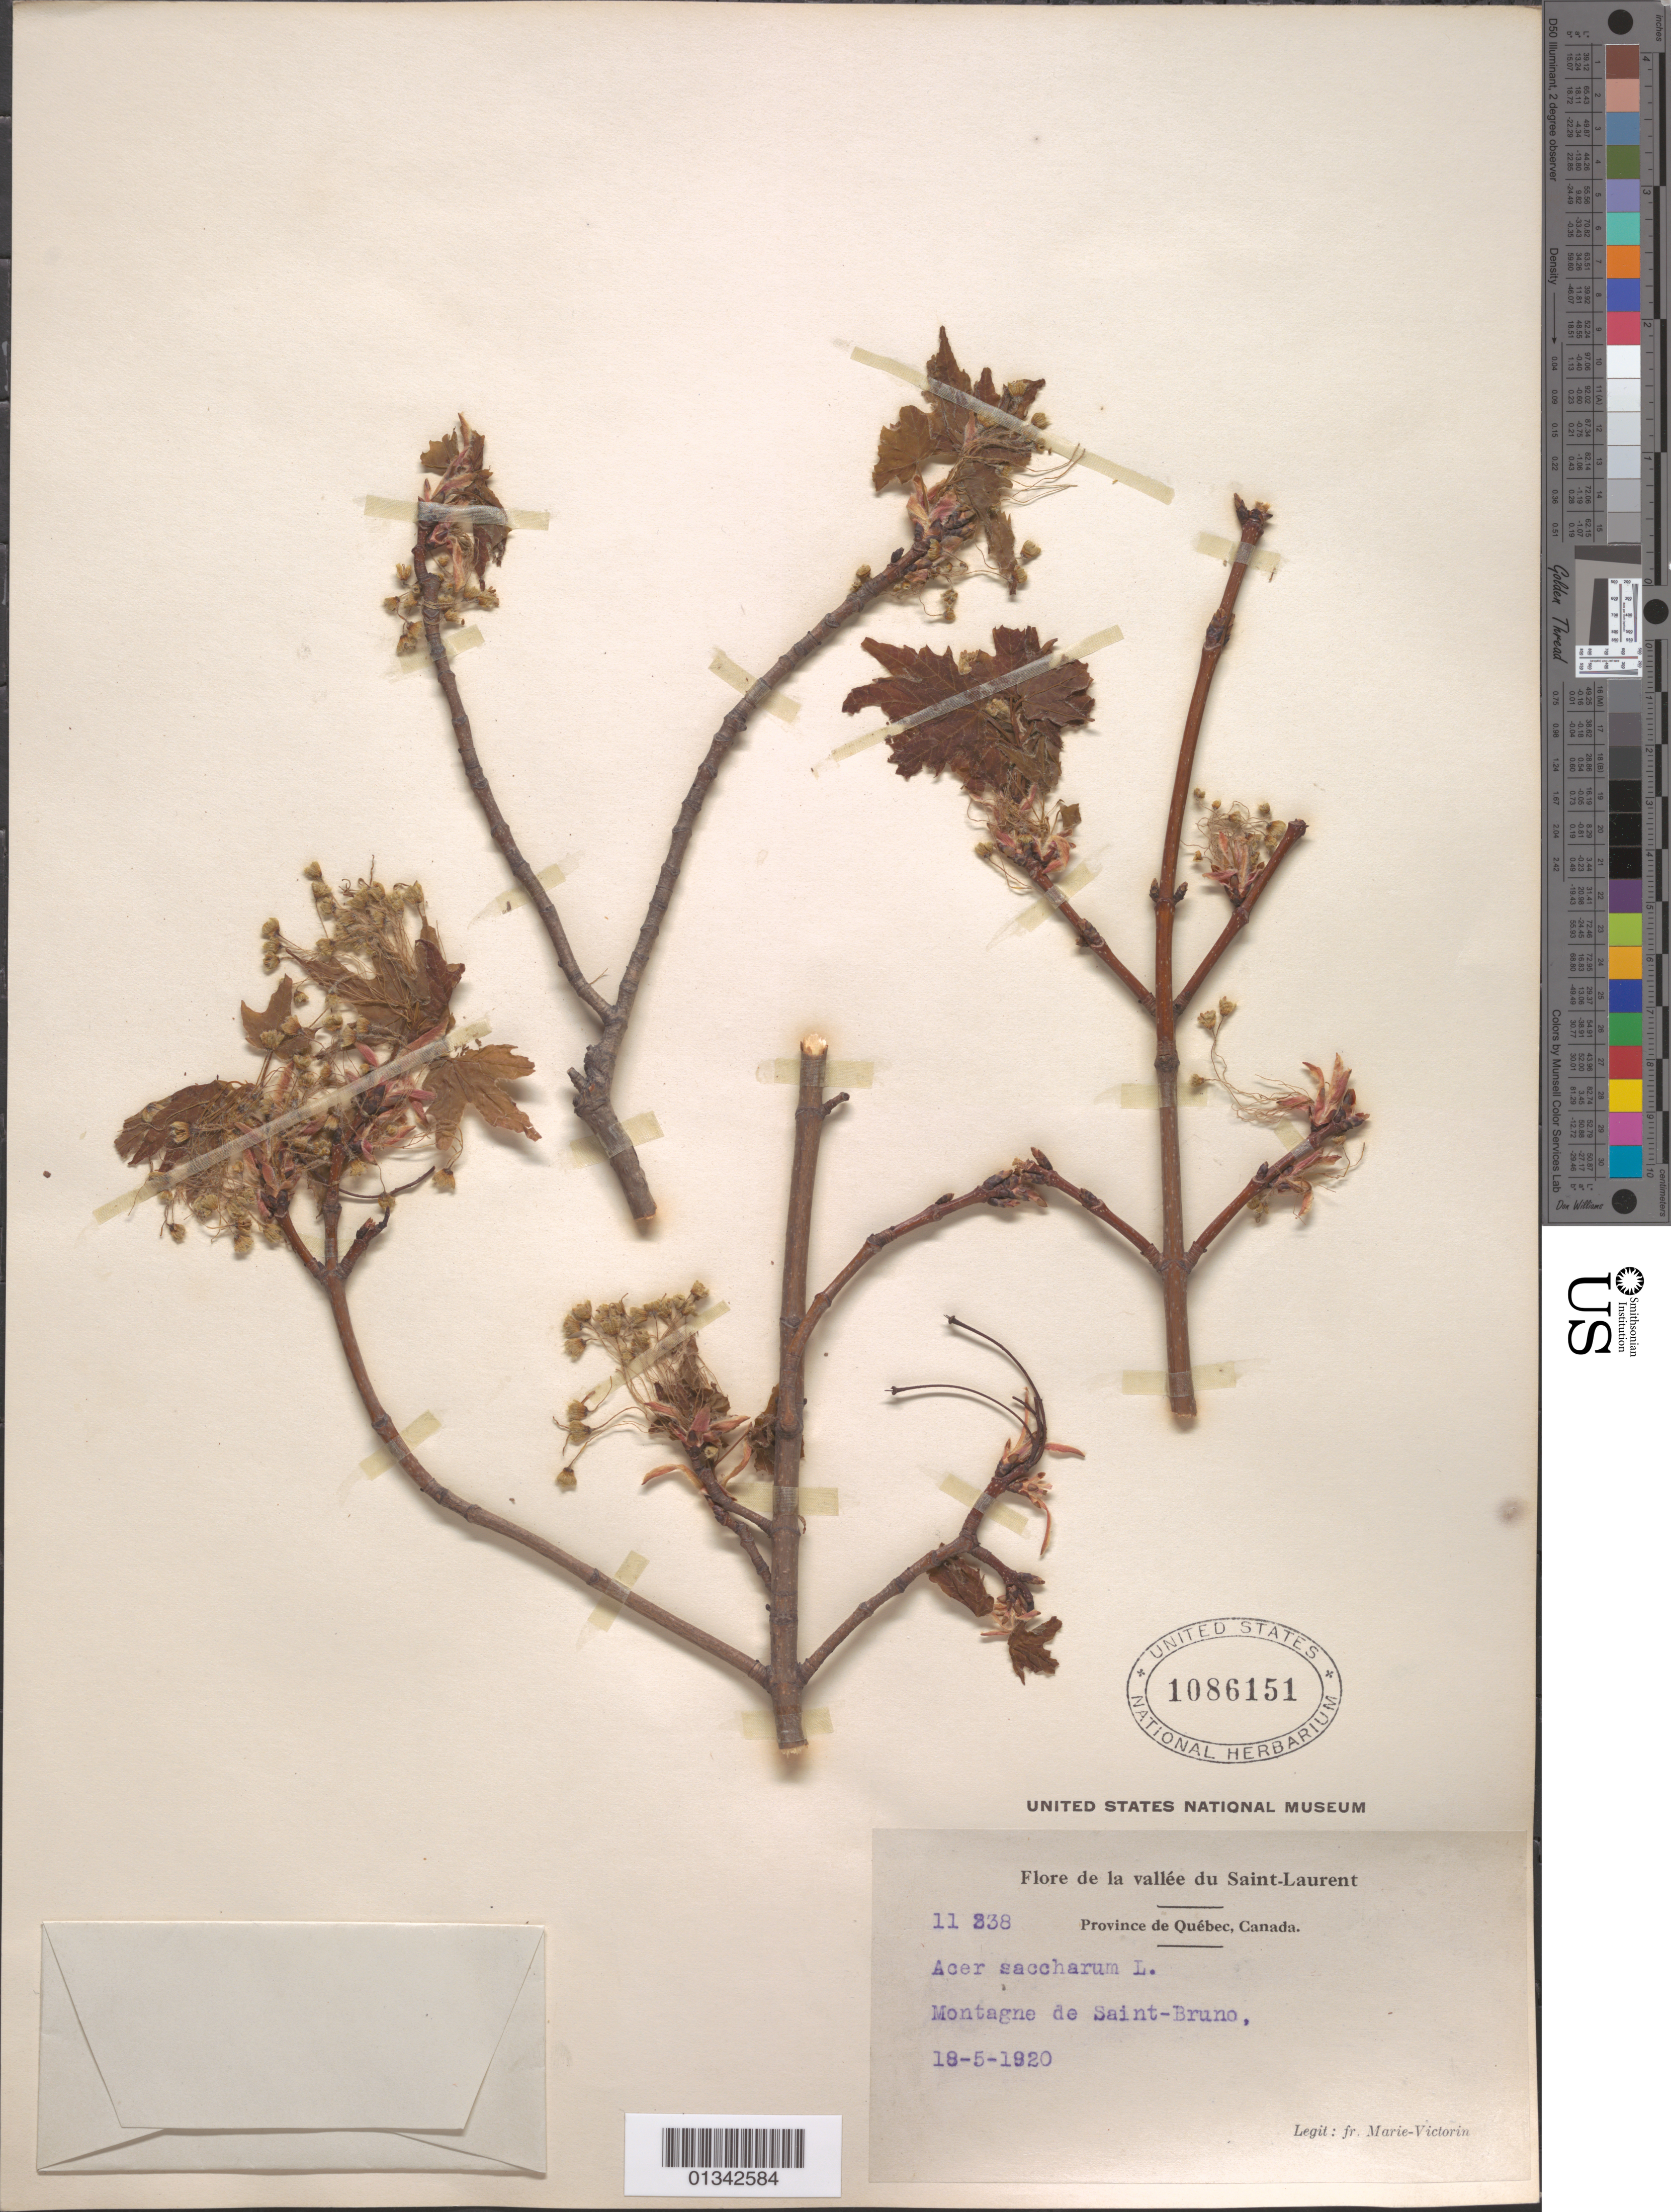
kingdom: Plantae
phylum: Tracheophyta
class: Magnoliopsida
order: Sapindales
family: Sapindaceae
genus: Acer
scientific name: Acer saccharum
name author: Marshall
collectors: Fr. Marie-Victorin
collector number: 11338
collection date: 1920-05-18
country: Canada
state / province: Quebec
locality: Montagne de Saint-Bruno; vallée du Saint-Laurent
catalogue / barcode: US 1086151